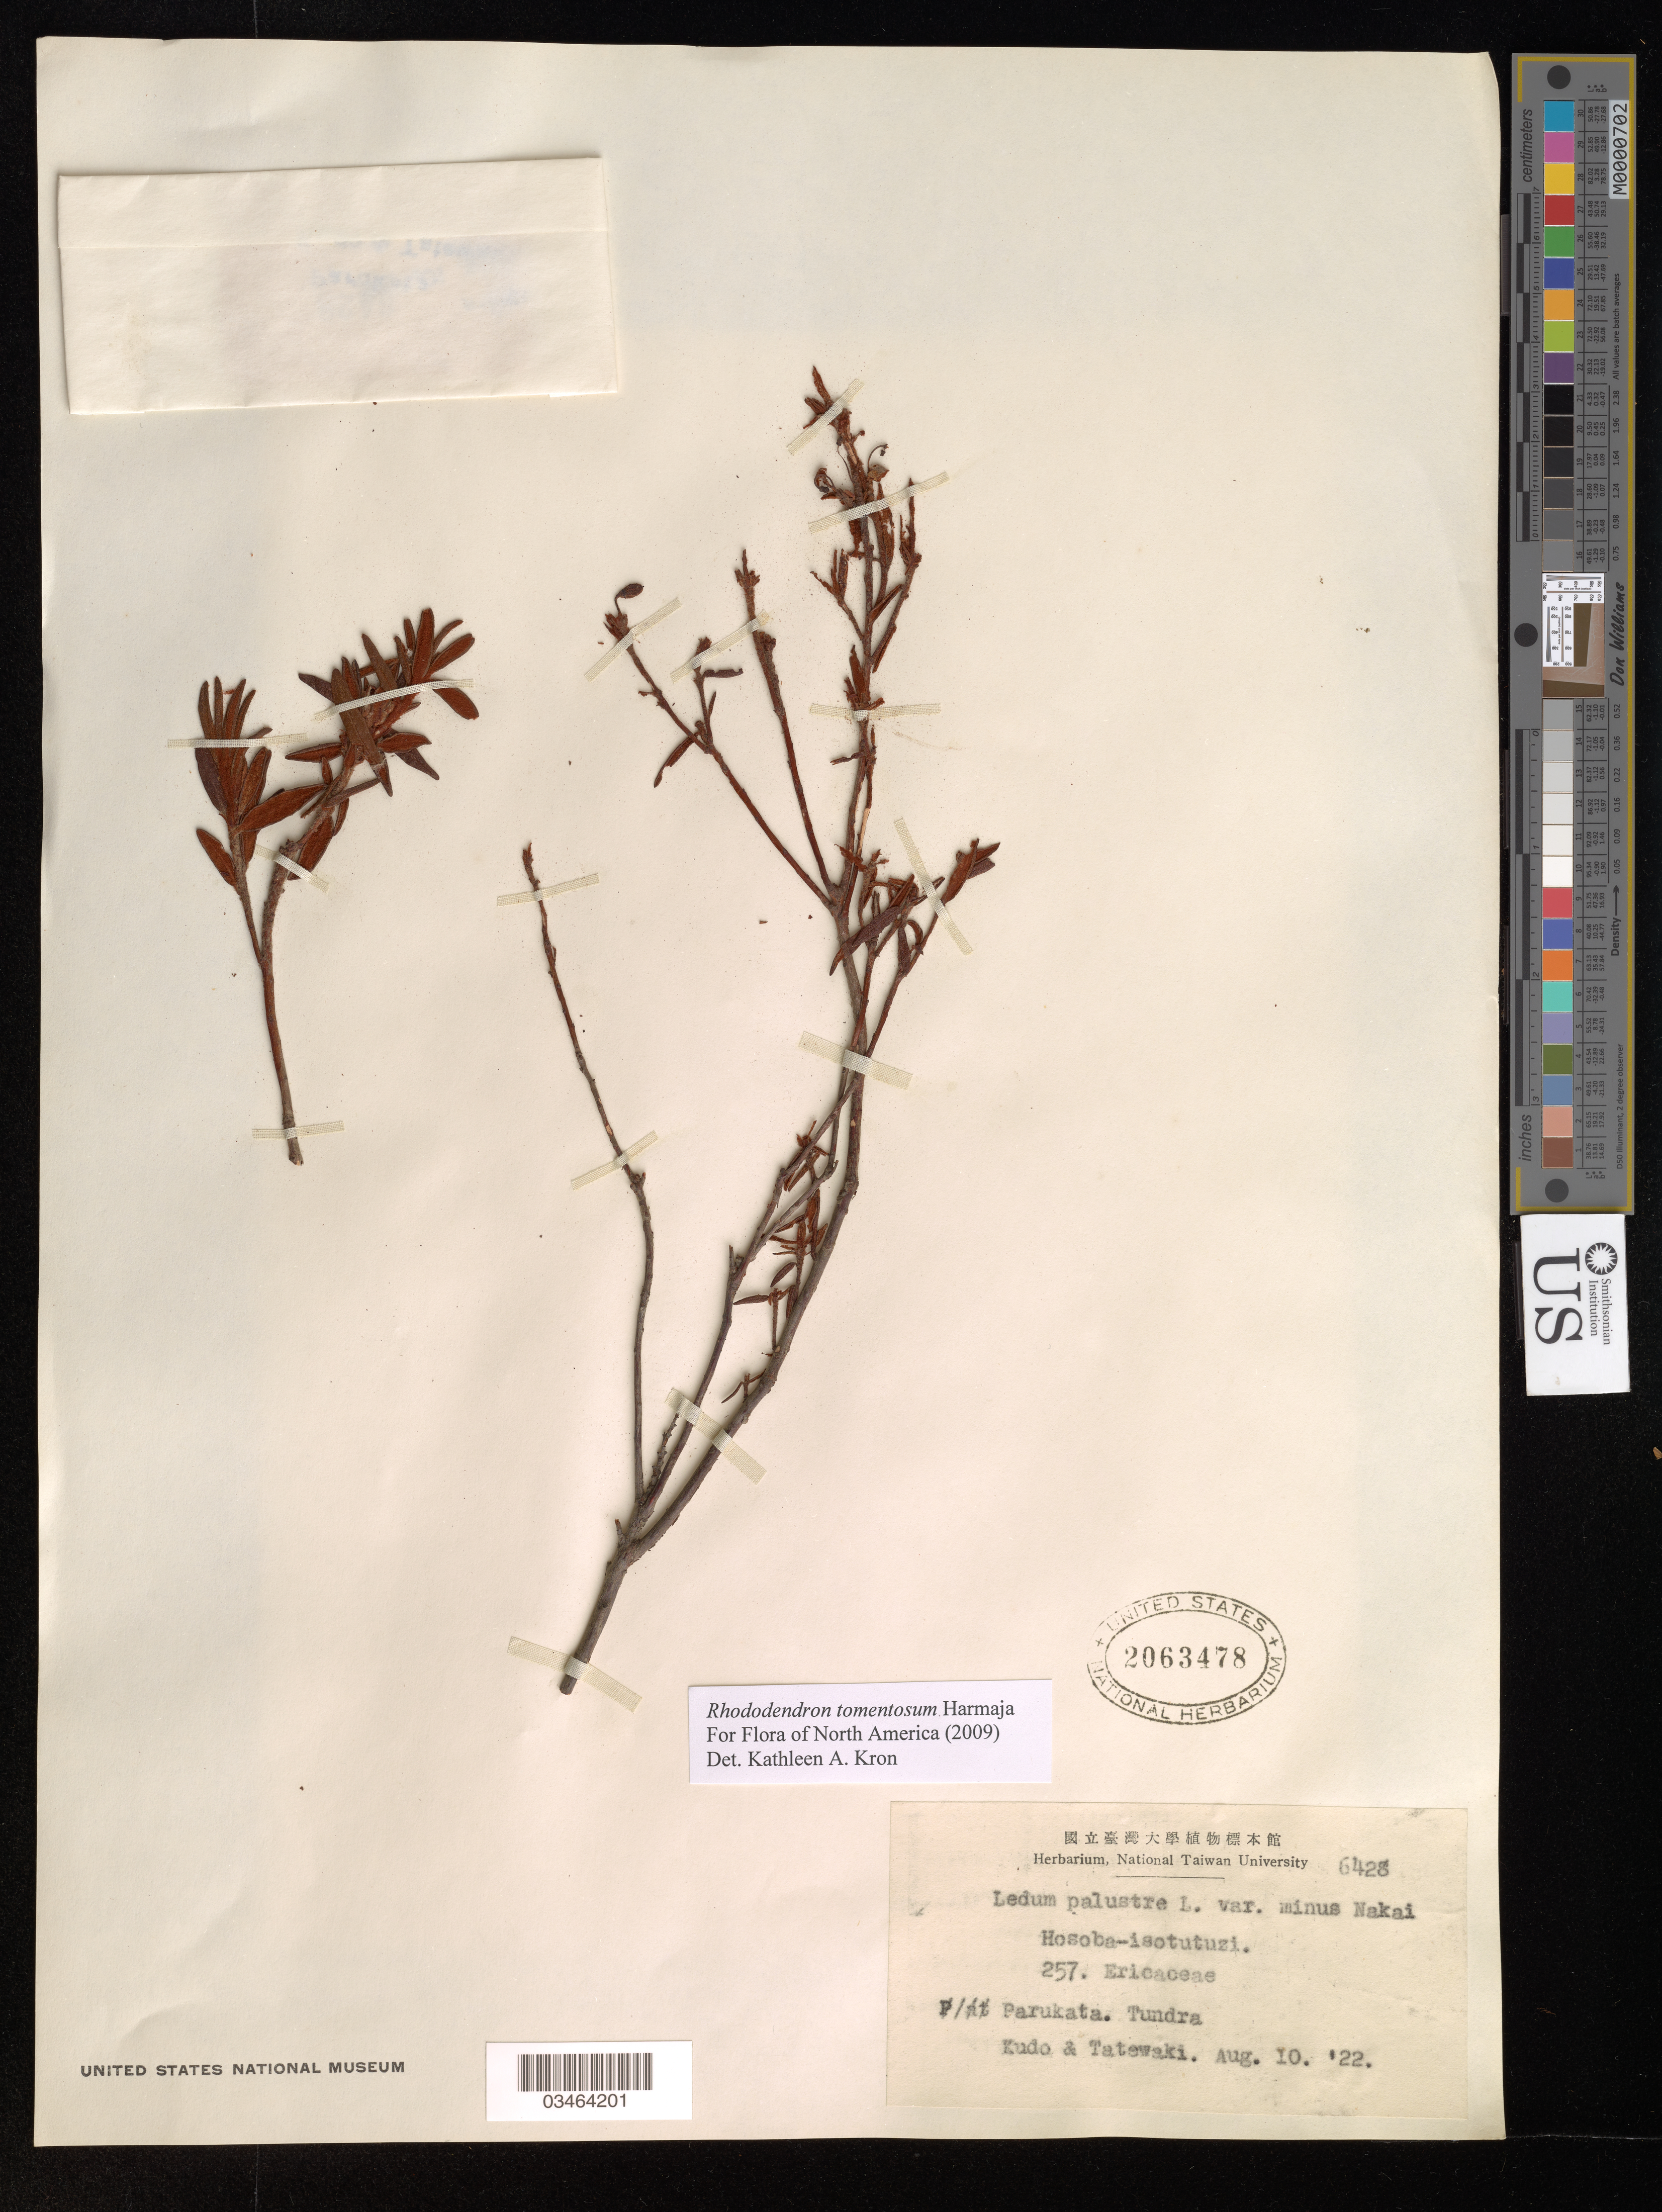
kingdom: Plantae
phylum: Tracheophyta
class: Magnoliopsida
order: Ericales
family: Ericaceae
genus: Rhododendron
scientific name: Rhododendron tomentosum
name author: Harmaja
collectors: Kudo & M. Tatewaki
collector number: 257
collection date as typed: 10 8 22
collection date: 1922-08-10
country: Taiwan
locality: Parukata. Tundra.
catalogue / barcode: US 2063478